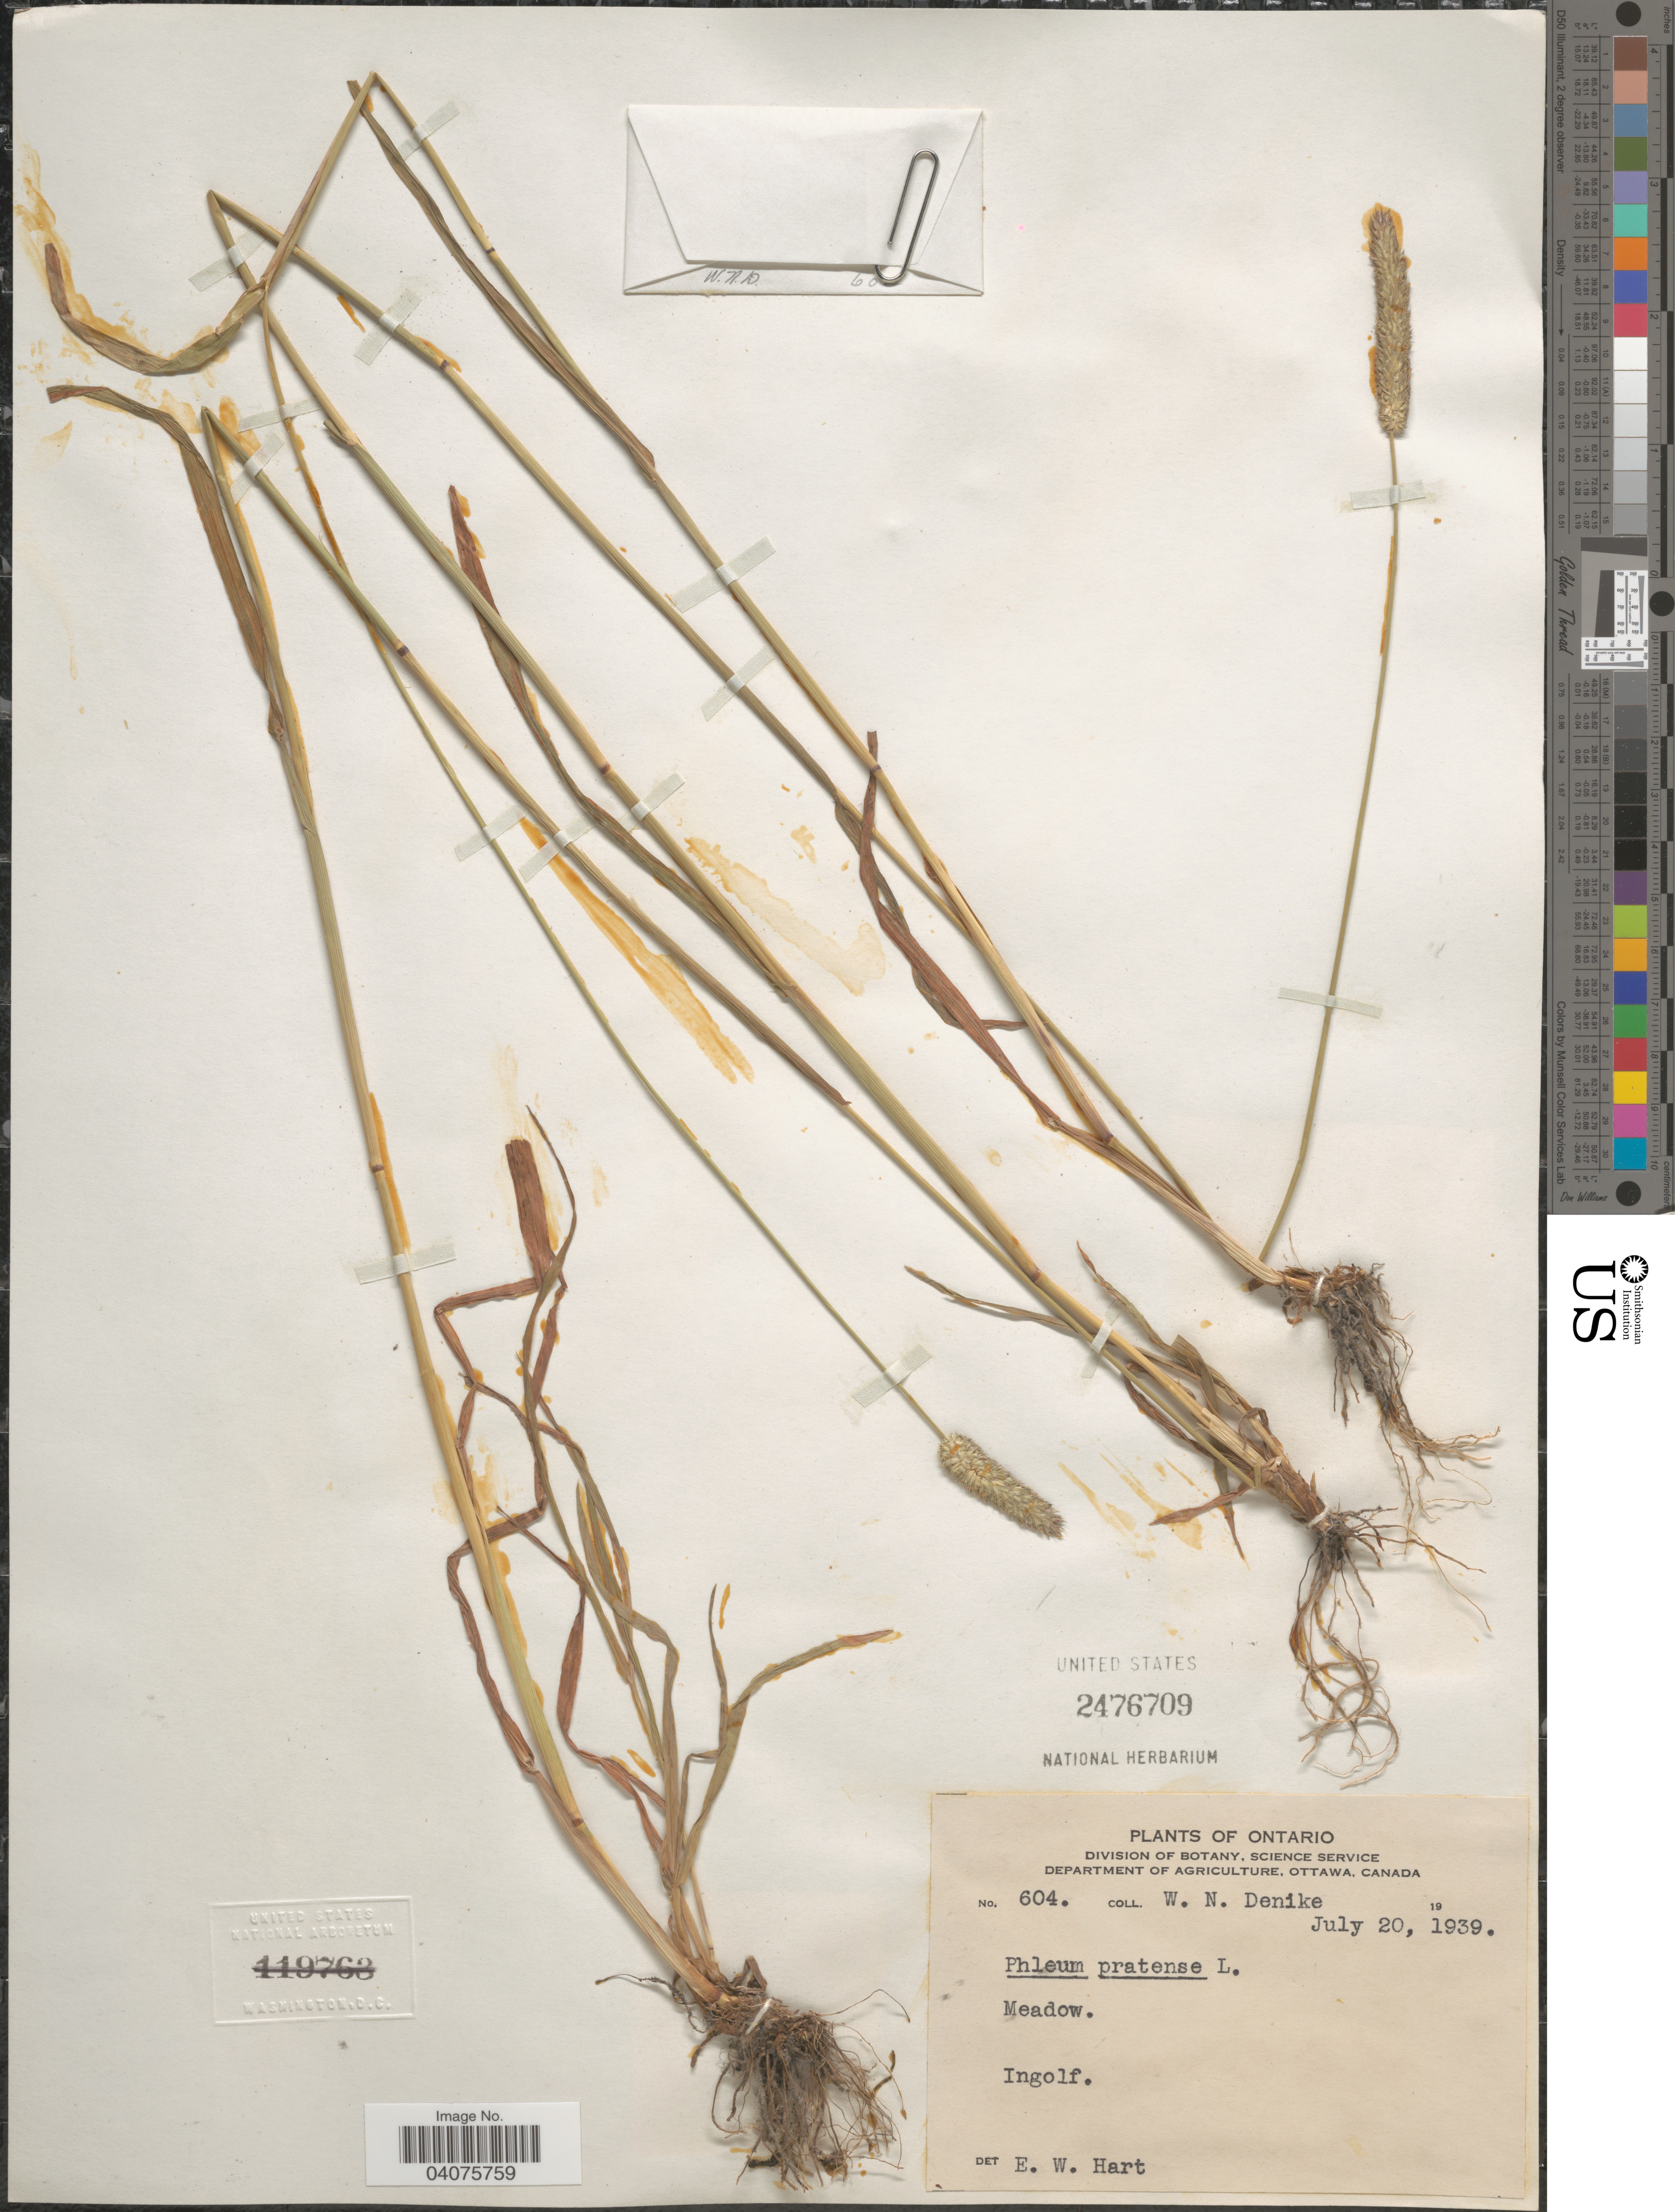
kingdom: Plantae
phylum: Tracheophyta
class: Liliopsida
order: Poales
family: Poaceae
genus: Phleum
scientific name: Phleum pratense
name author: L.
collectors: W. Denike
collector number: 604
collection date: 1939-07-20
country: Canada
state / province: Ontario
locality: Meadow. Ingolf.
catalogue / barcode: US 2476709